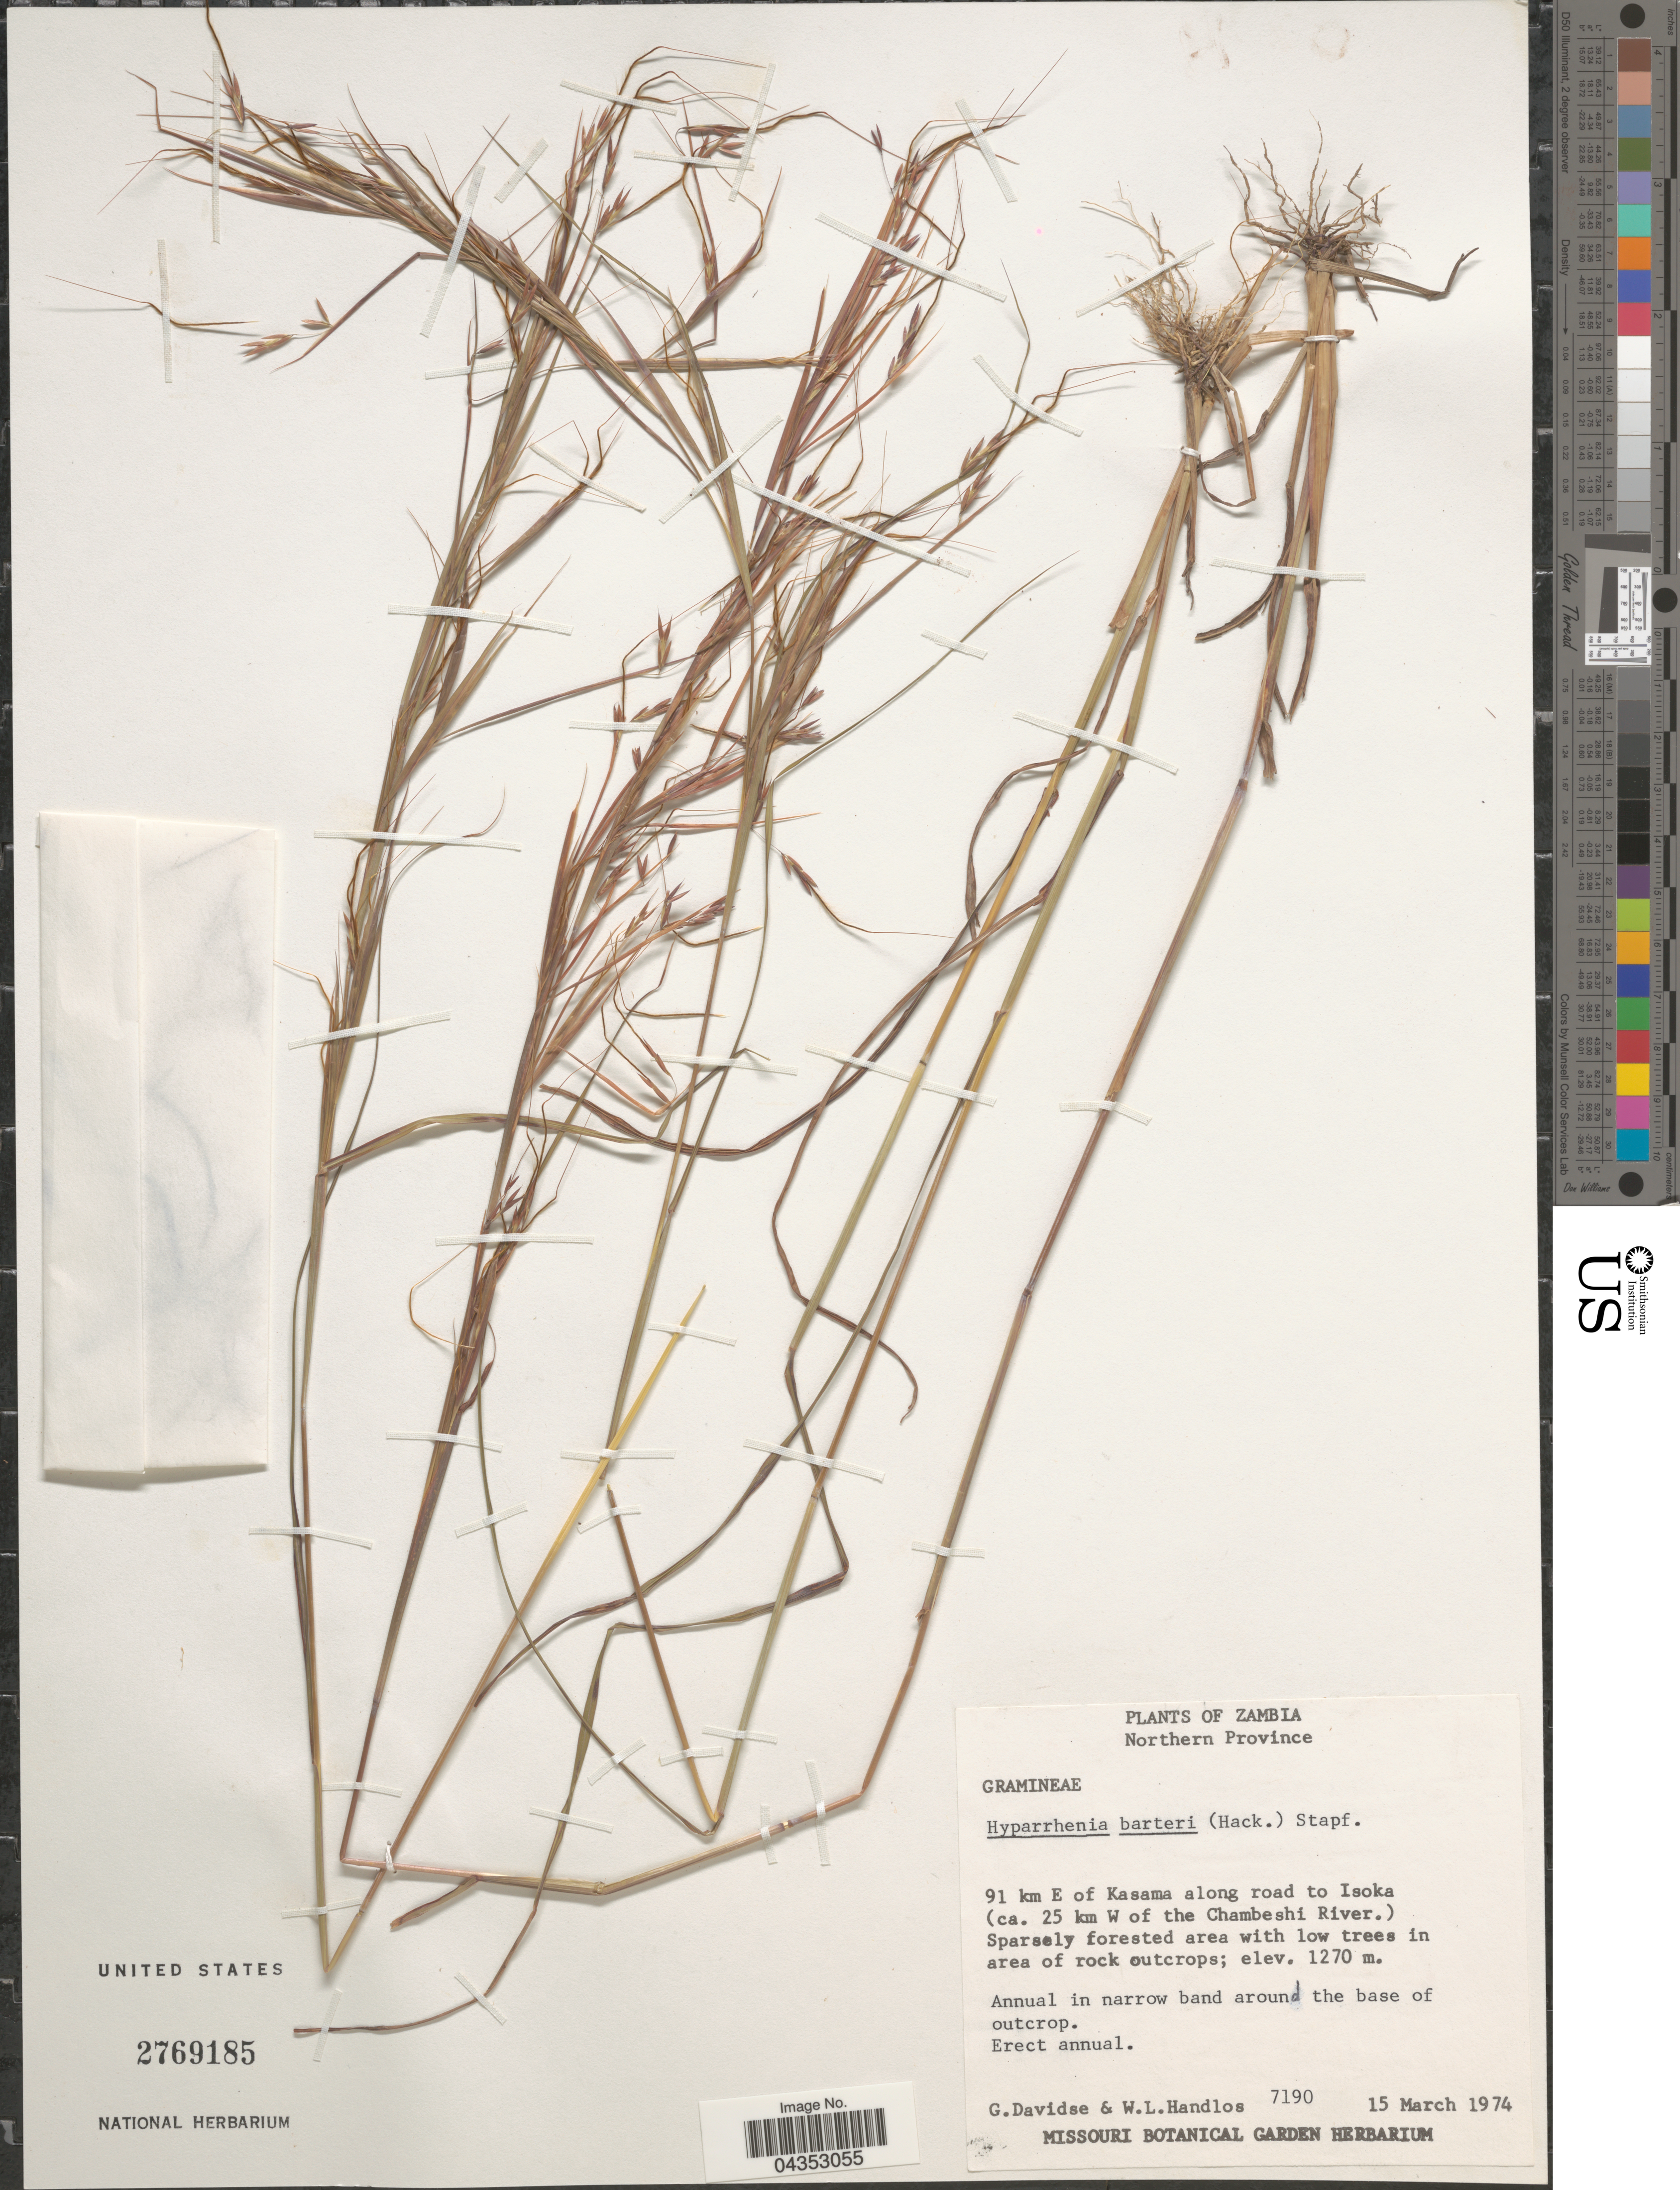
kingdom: Plantae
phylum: Tracheophyta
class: Liliopsida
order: Poales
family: Poaceae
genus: Hyparrhenia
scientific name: Hyparrhenia barteri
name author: (Hack.) Stapf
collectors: G. Davidse & W. L. Handlos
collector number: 7190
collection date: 1974-03-15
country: Zambia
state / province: Northern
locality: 91 km E of Kasama along road to Isoka (ca. 25 km W of the Chambeshi River).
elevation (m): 1270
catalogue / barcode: US 2769185